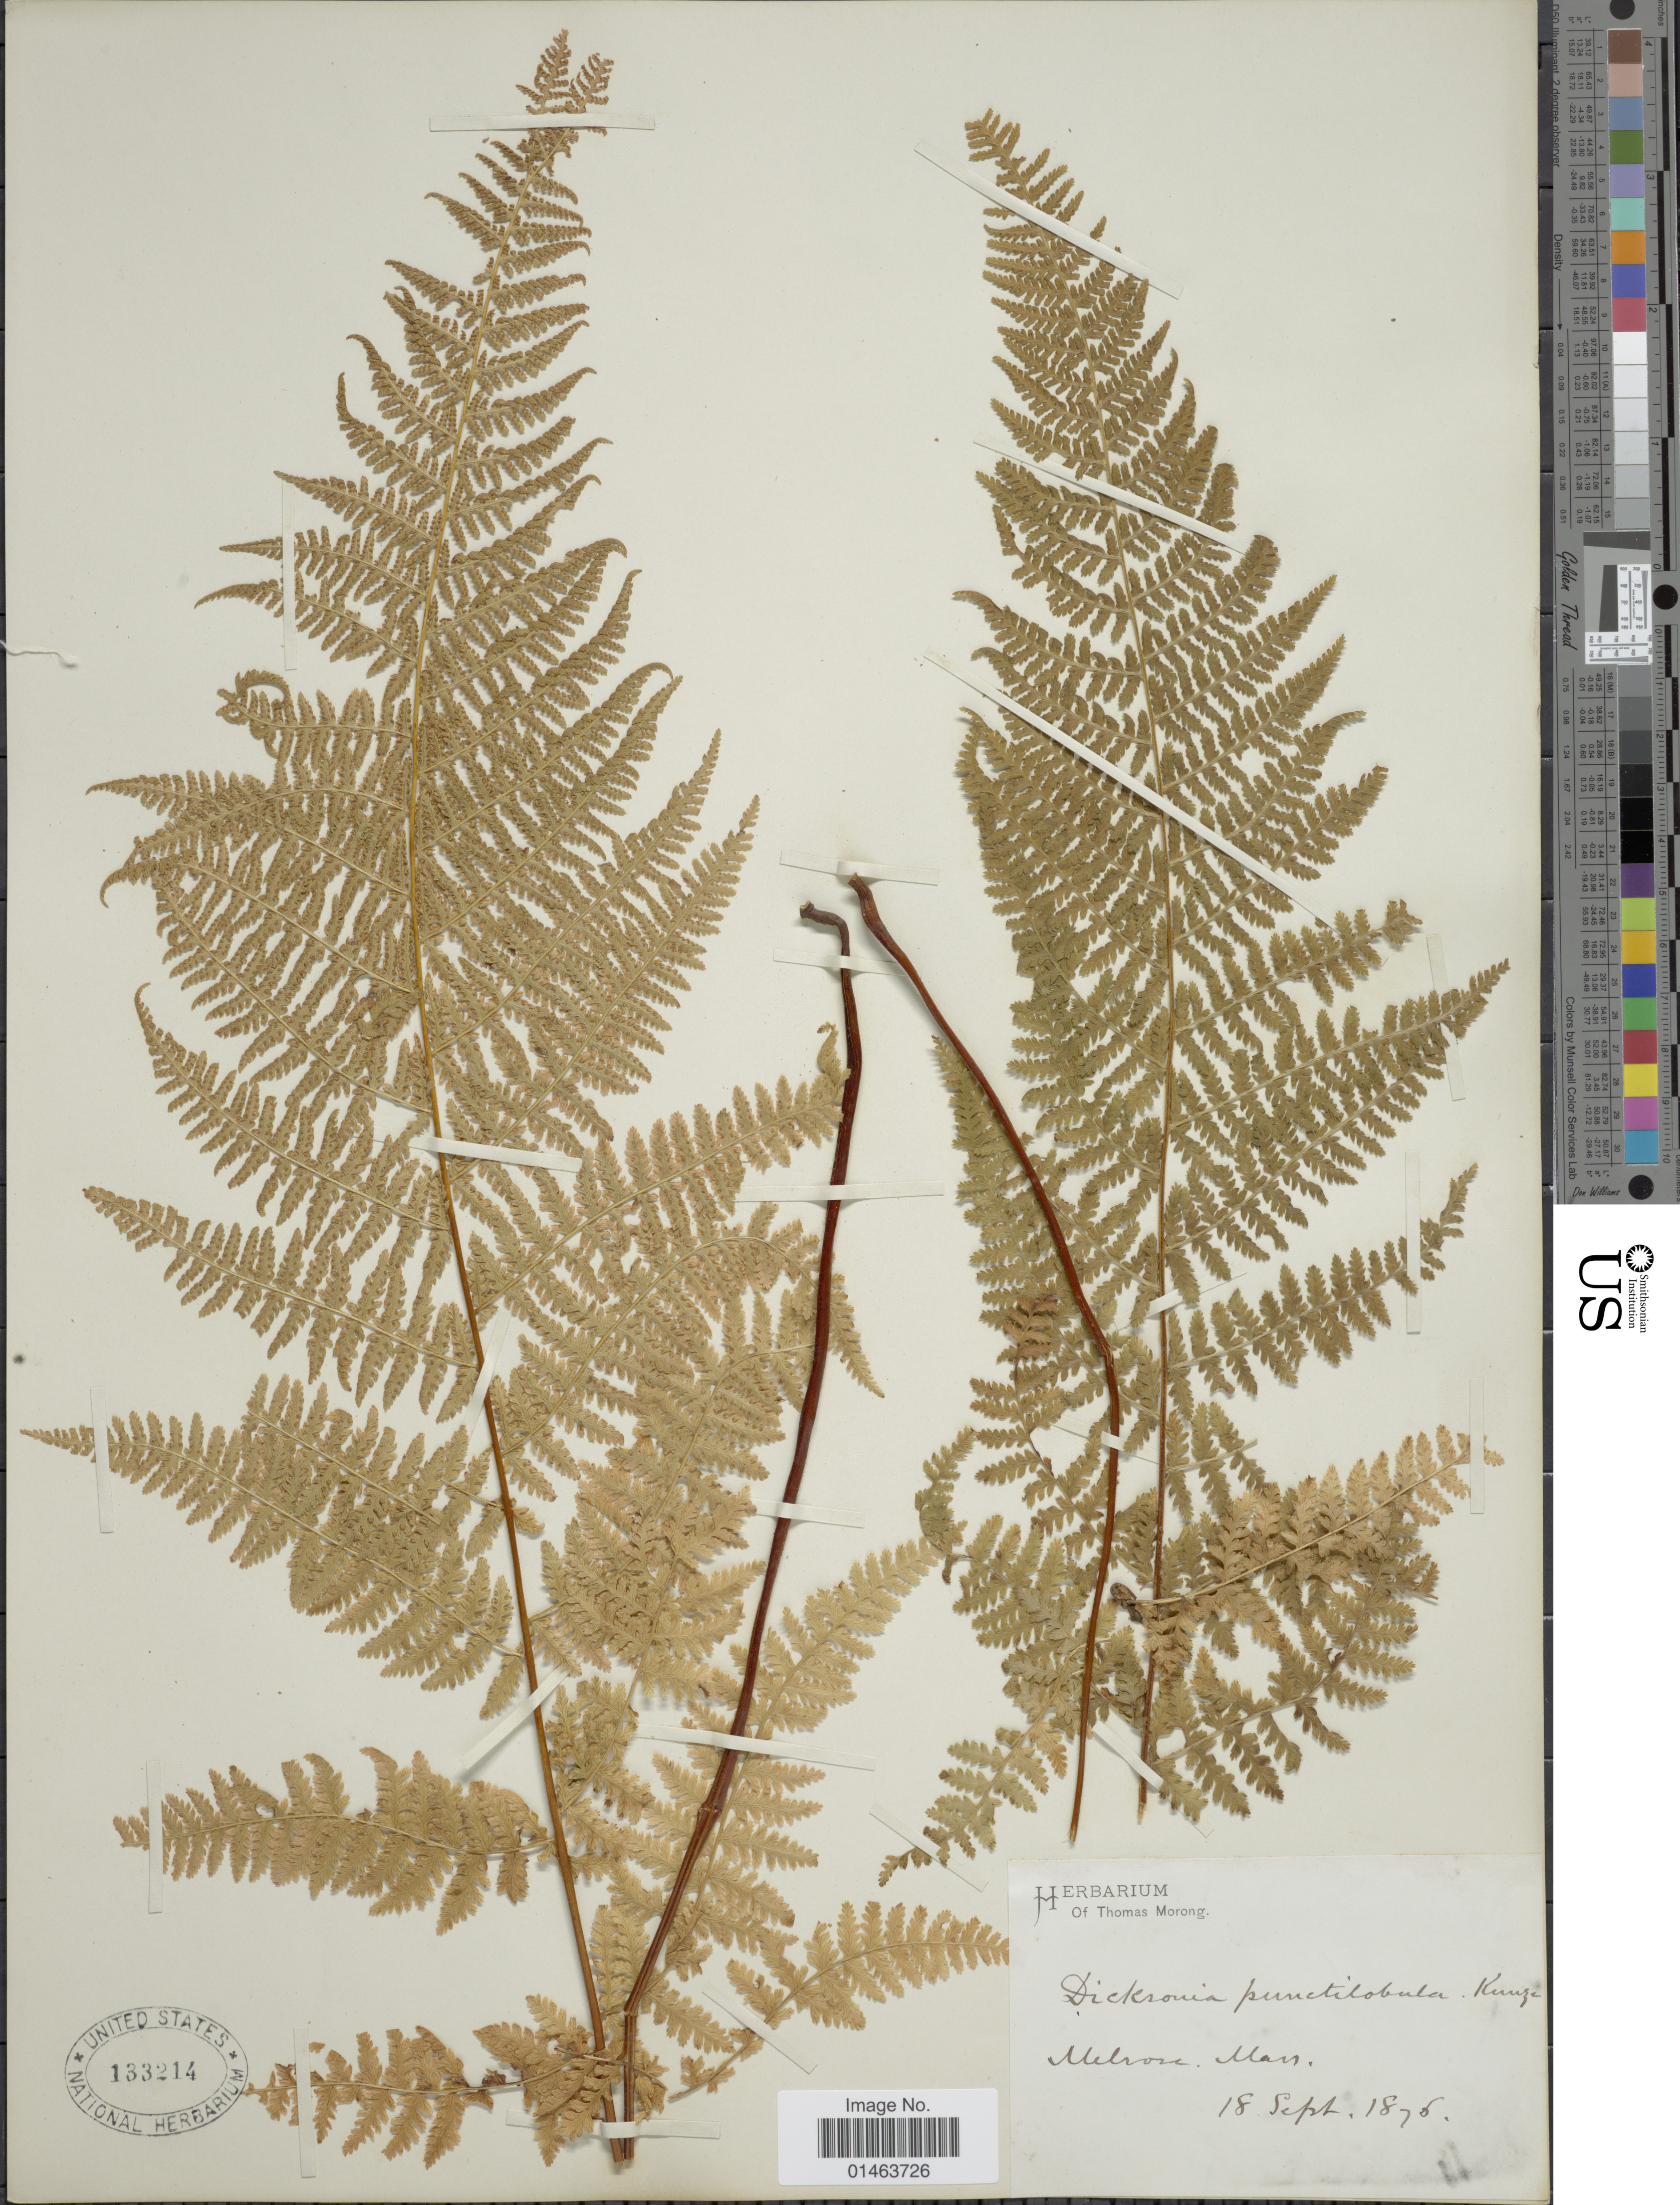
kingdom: Plantae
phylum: Tracheophyta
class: Polypodiopsida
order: Polypodiales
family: Dennstaedtiaceae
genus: Dennstaedtia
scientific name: Dennstaedtia punctilobula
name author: (Michx.) T. Moore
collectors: ex Herb. T. Morong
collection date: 1876-09-18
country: United States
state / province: Massachusetts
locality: Melrose, Massachusetts.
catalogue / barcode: US 133214